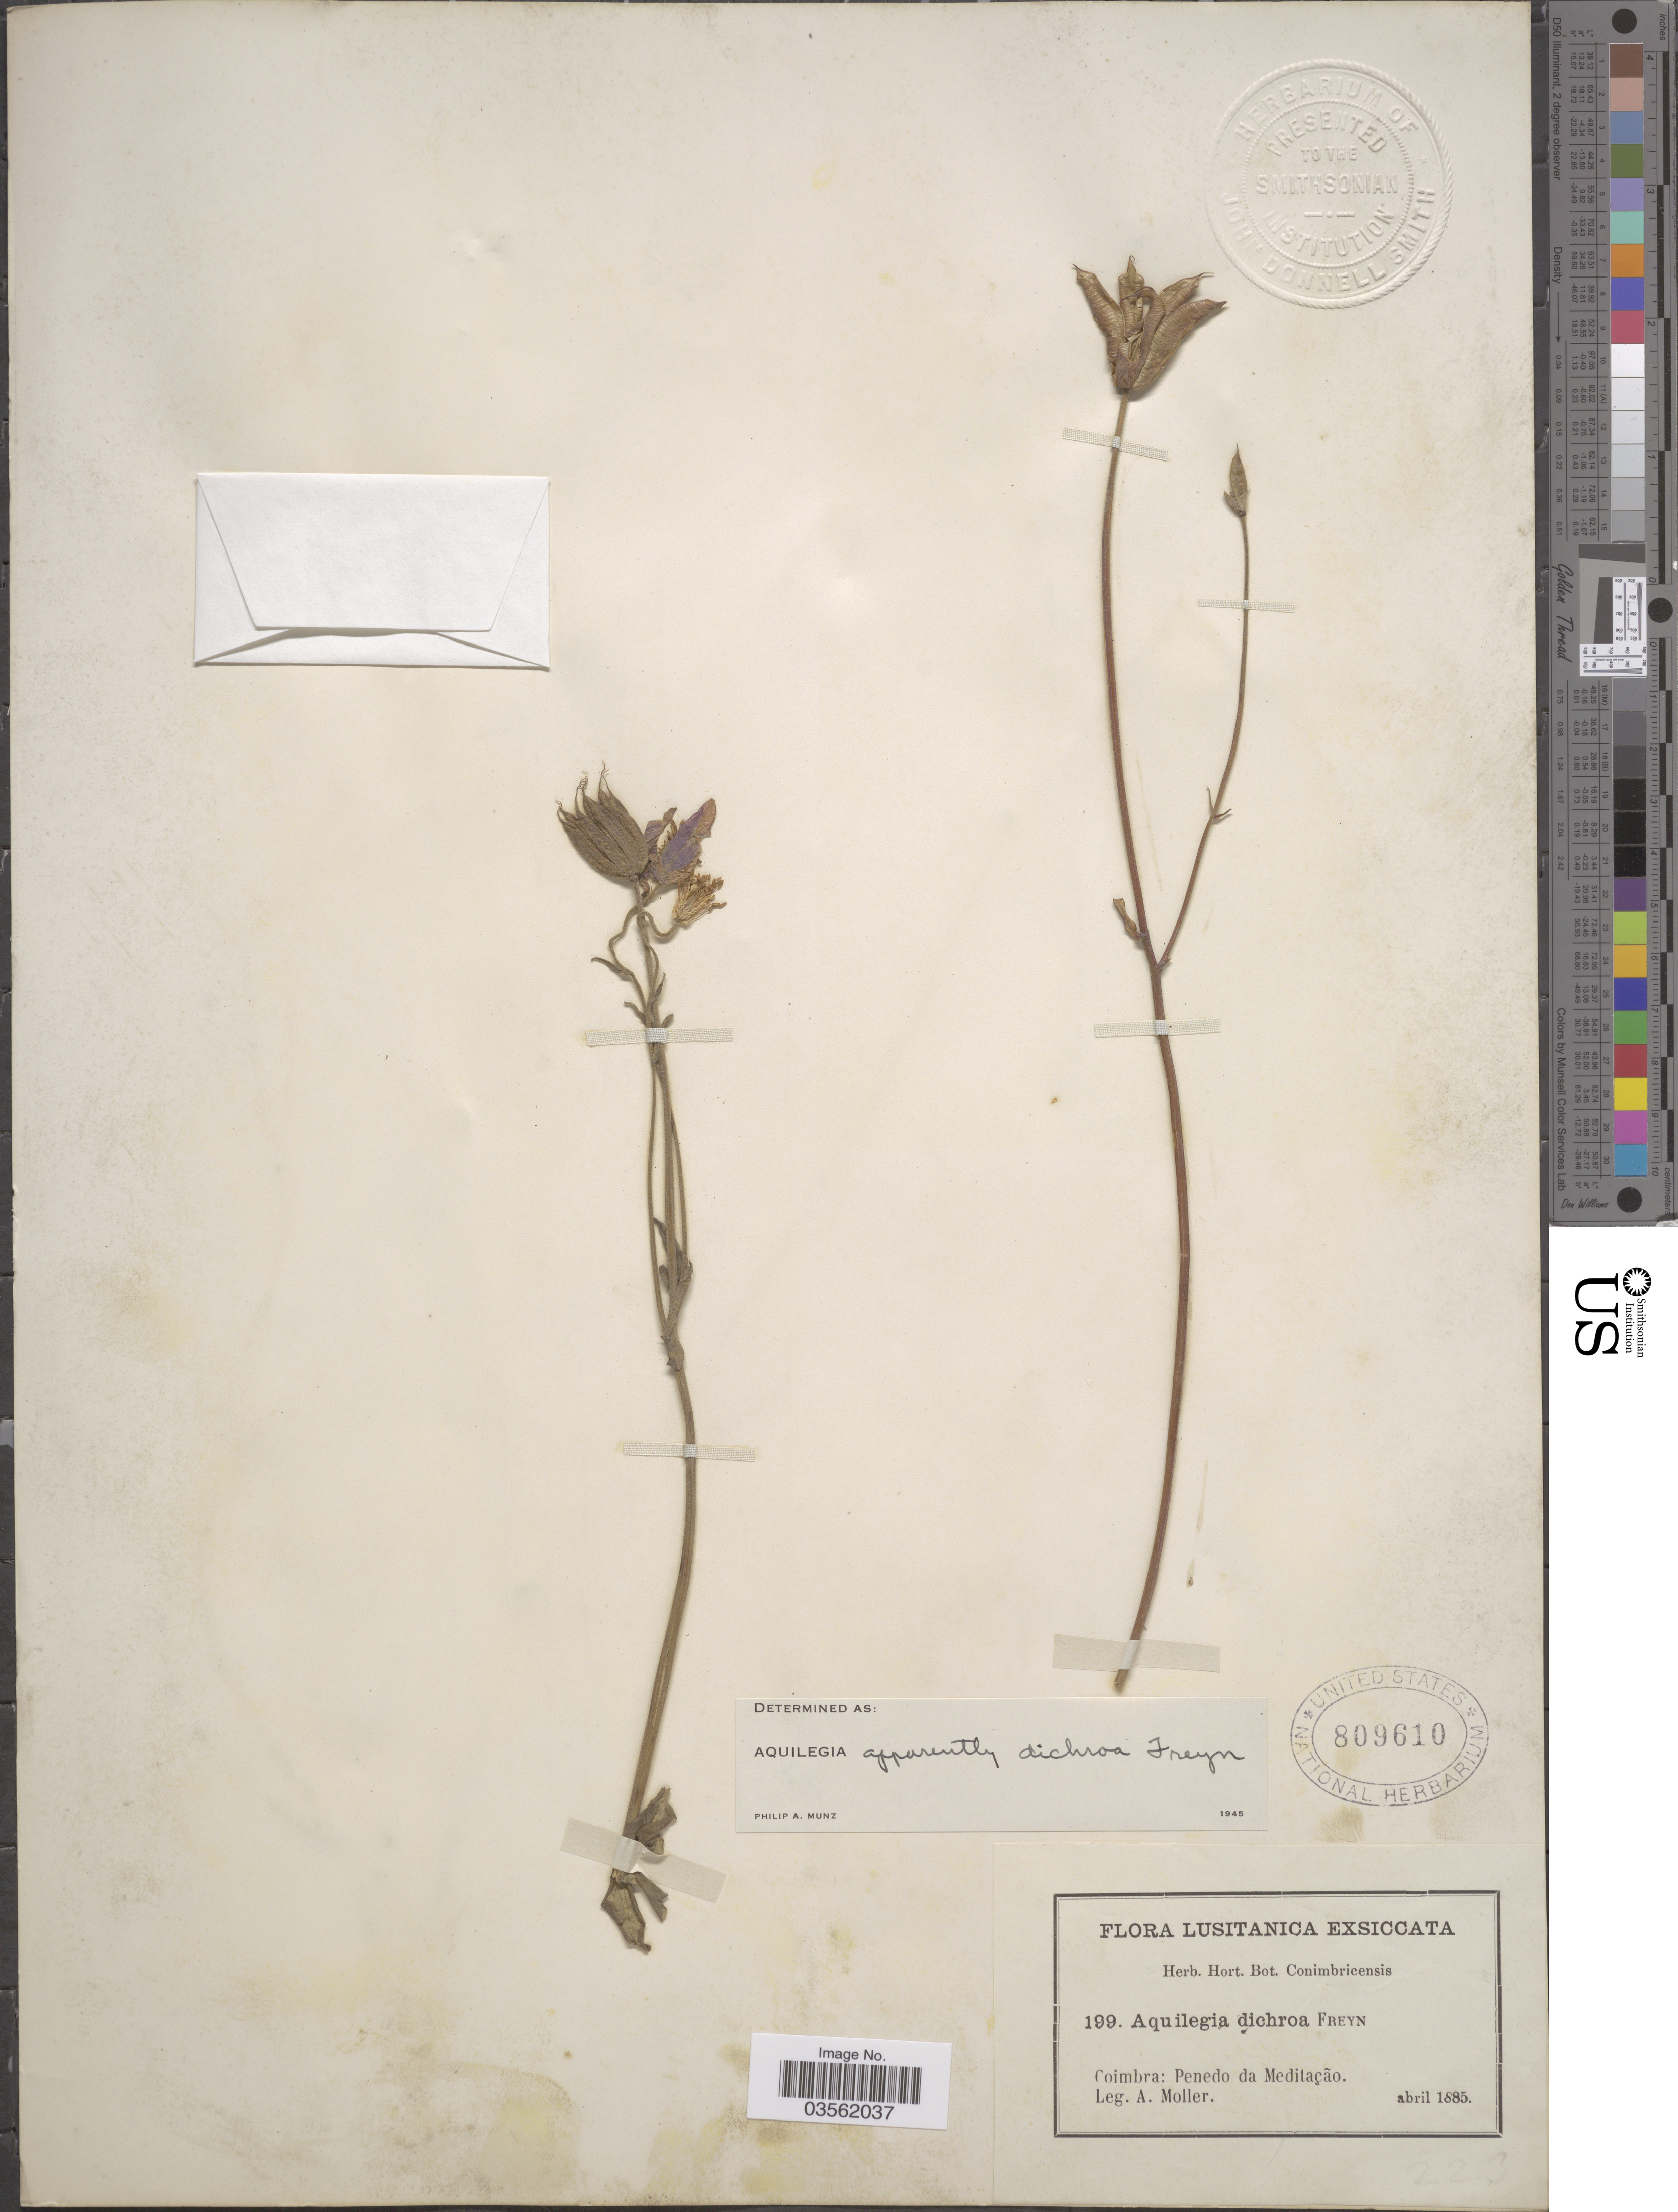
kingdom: Plantae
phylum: Tracheophyta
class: Magnoliopsida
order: Ranunculales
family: Ranunculaceae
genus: Aquilegia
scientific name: Aquilegia dichroa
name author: Freyn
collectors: A. Moller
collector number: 199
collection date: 1885-04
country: Portugal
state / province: Coimbra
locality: Lusitanica. Coimbra: Penedo da Meditação.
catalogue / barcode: US 809610